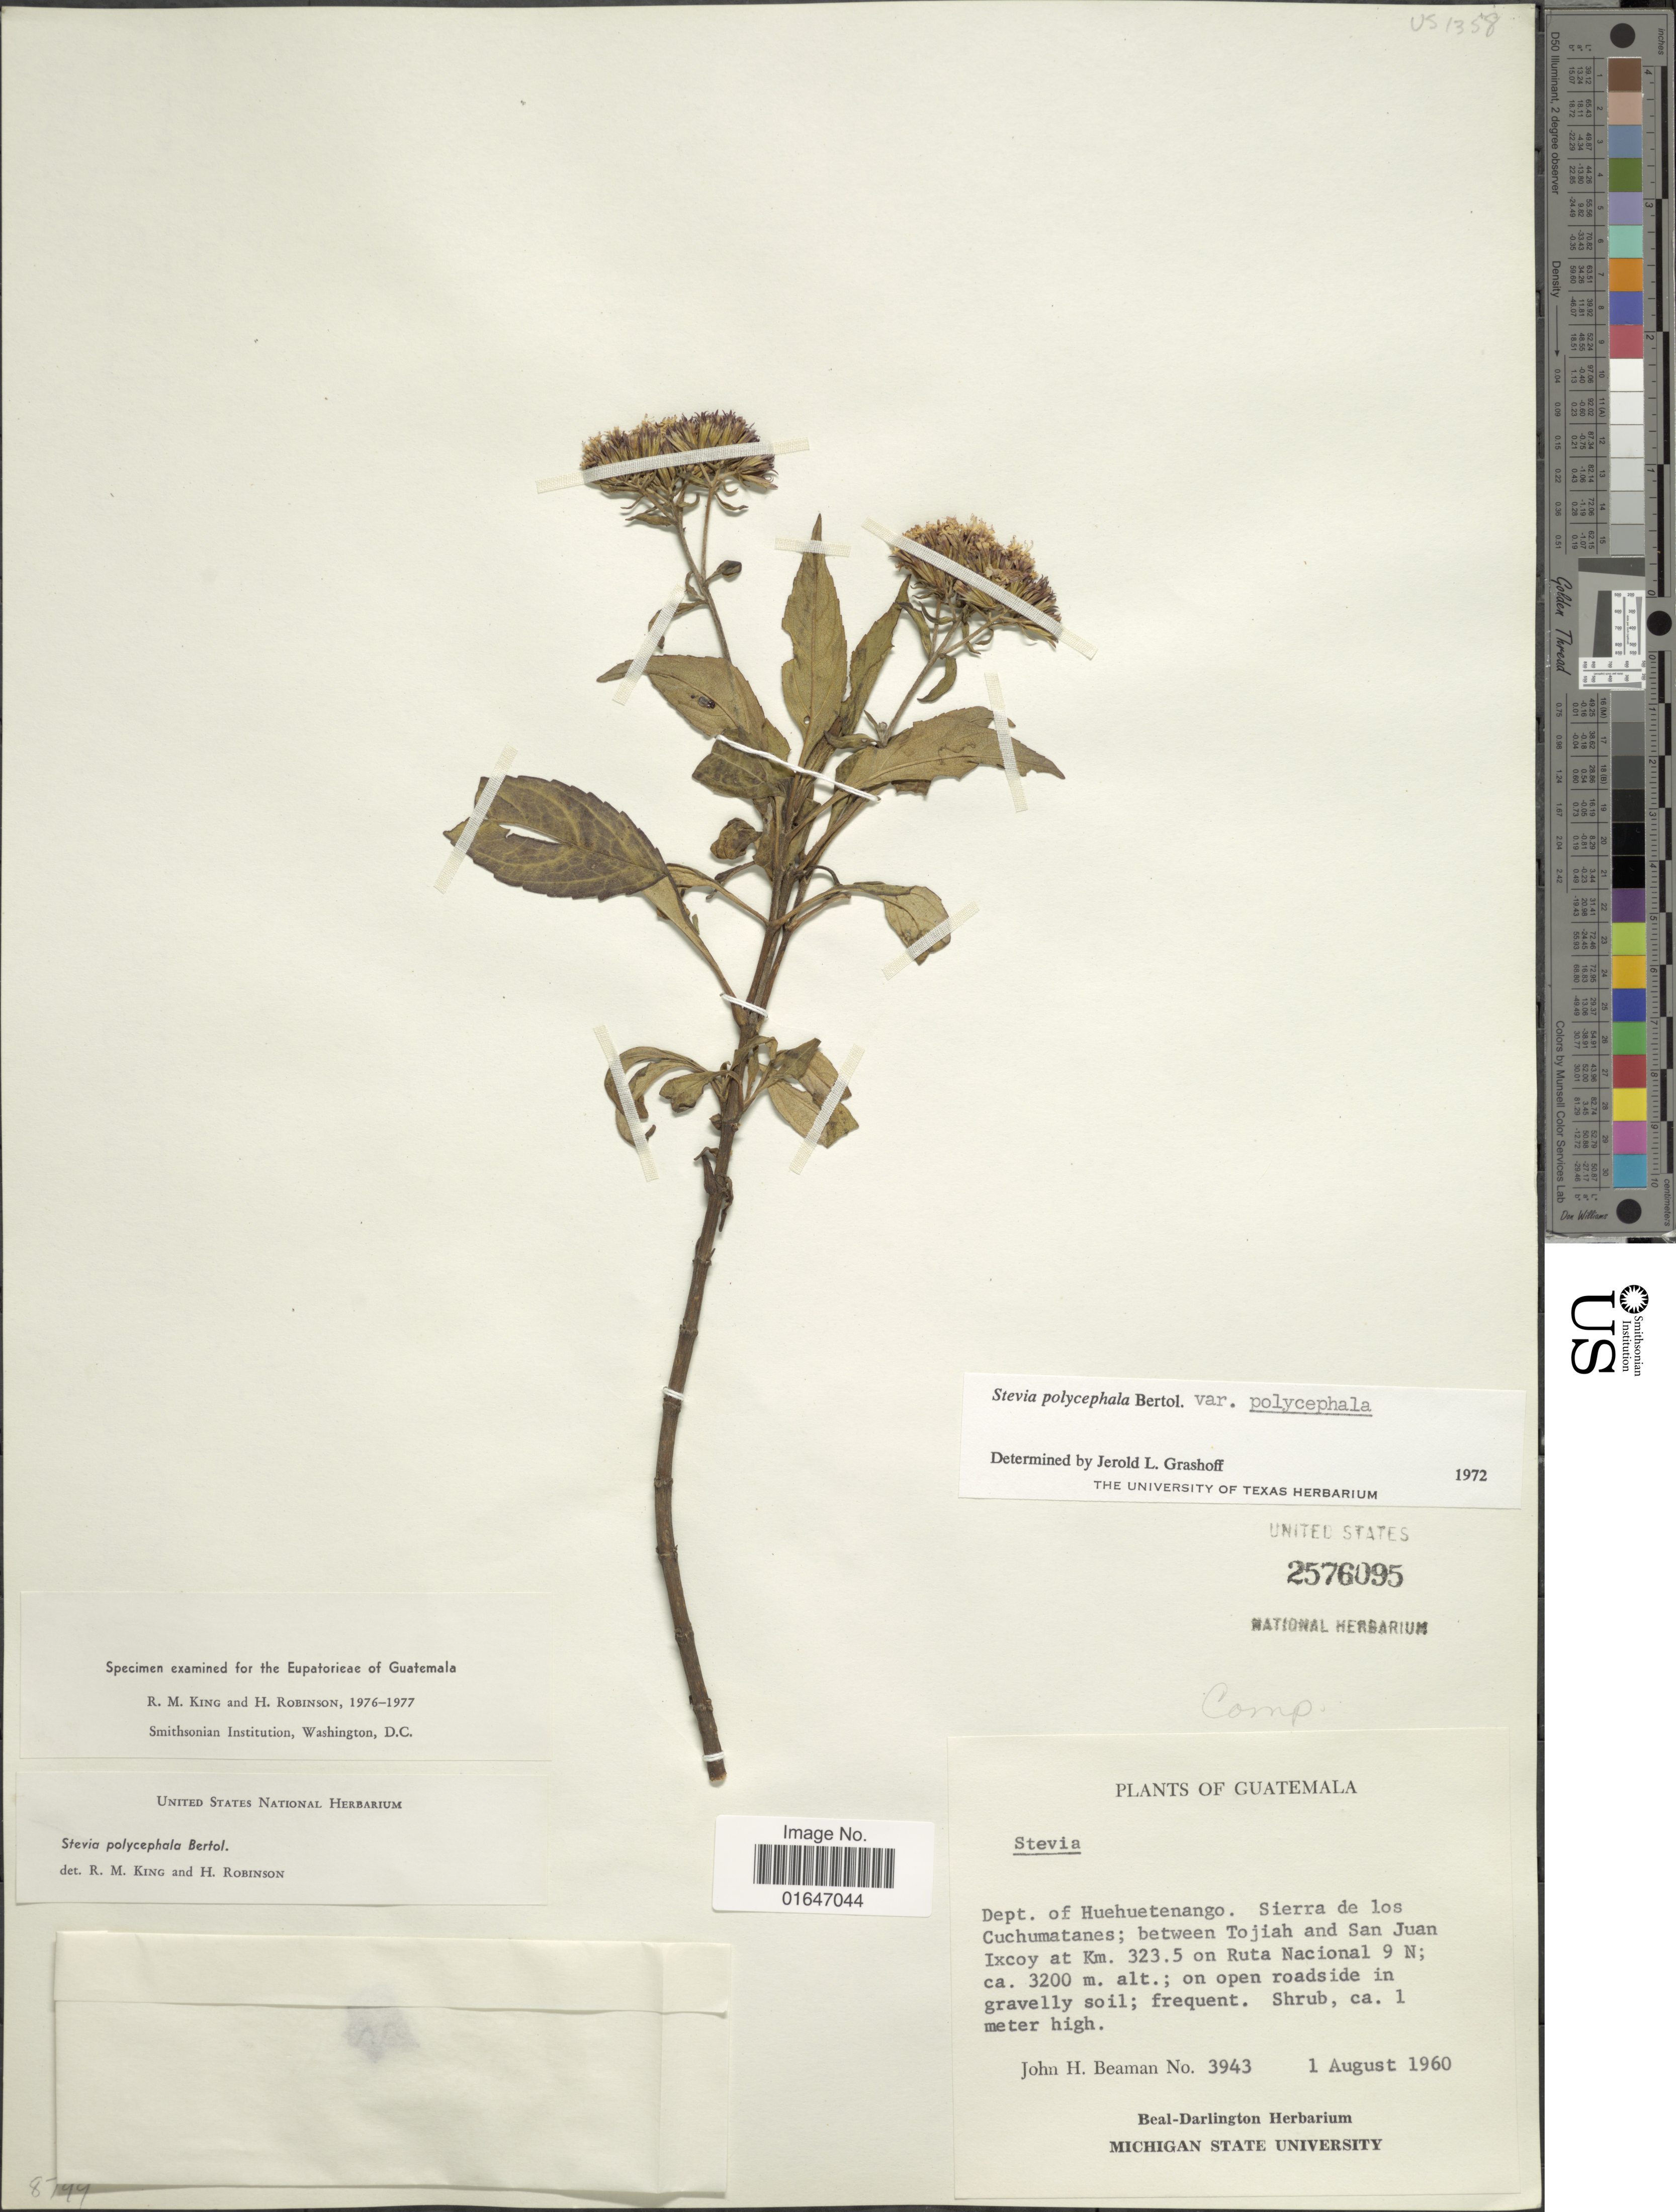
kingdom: Plantae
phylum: Tracheophyta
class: Magnoliopsida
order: Asterales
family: Asteraceae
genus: Stevia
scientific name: Stevia polycephala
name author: Bertoloni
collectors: J. H. Beaman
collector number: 3943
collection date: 1960-08-01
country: Guatemala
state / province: Huehuetenango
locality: Sierra de los Cuchumatanes; between Tojiah and San Juan Ixcoy at Km. 323.5 on Ruta Nacional 9 N, on open roadsides.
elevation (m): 3200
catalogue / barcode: US 2576095